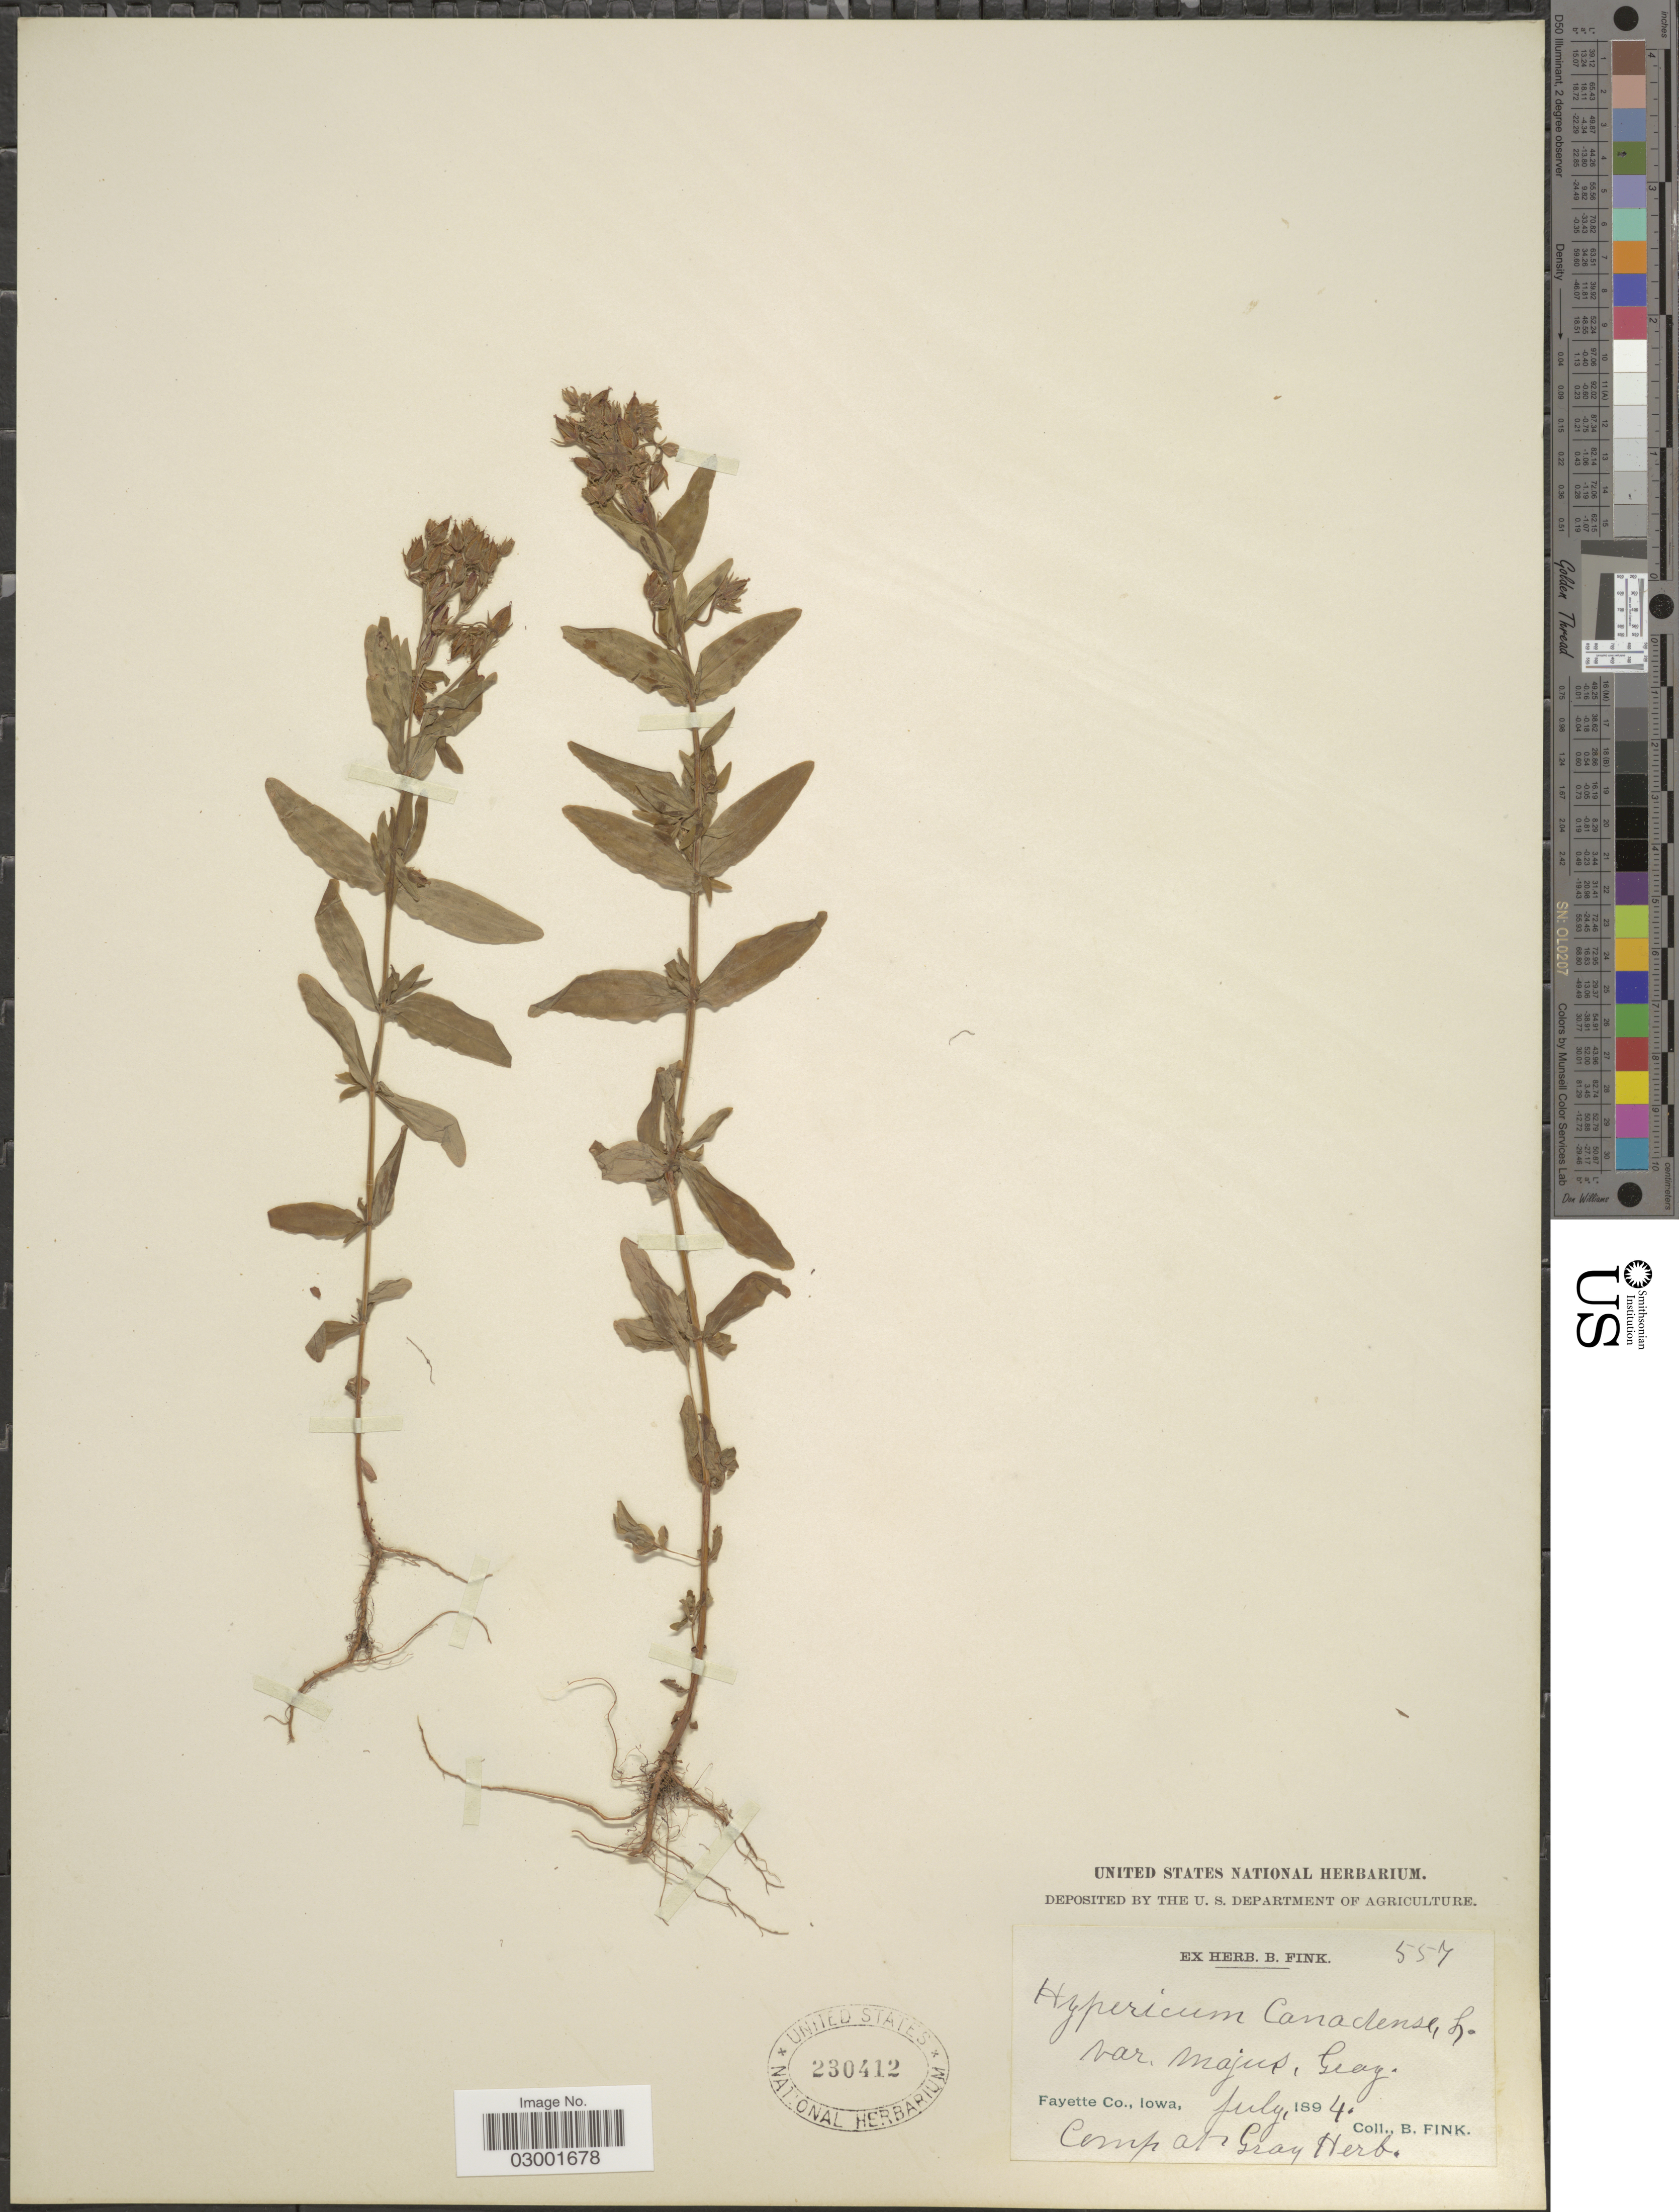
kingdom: Plantae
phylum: Tracheophyta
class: Magnoliopsida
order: Malpighiales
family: Hypericaceae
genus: Hypericum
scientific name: Hypericum majus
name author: (A. Gray) Britton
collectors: B. Fink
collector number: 557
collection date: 1894-07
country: United States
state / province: Iowa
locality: Fayette Co., Iowa. Camp at Gray Herb.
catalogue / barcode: US 230412